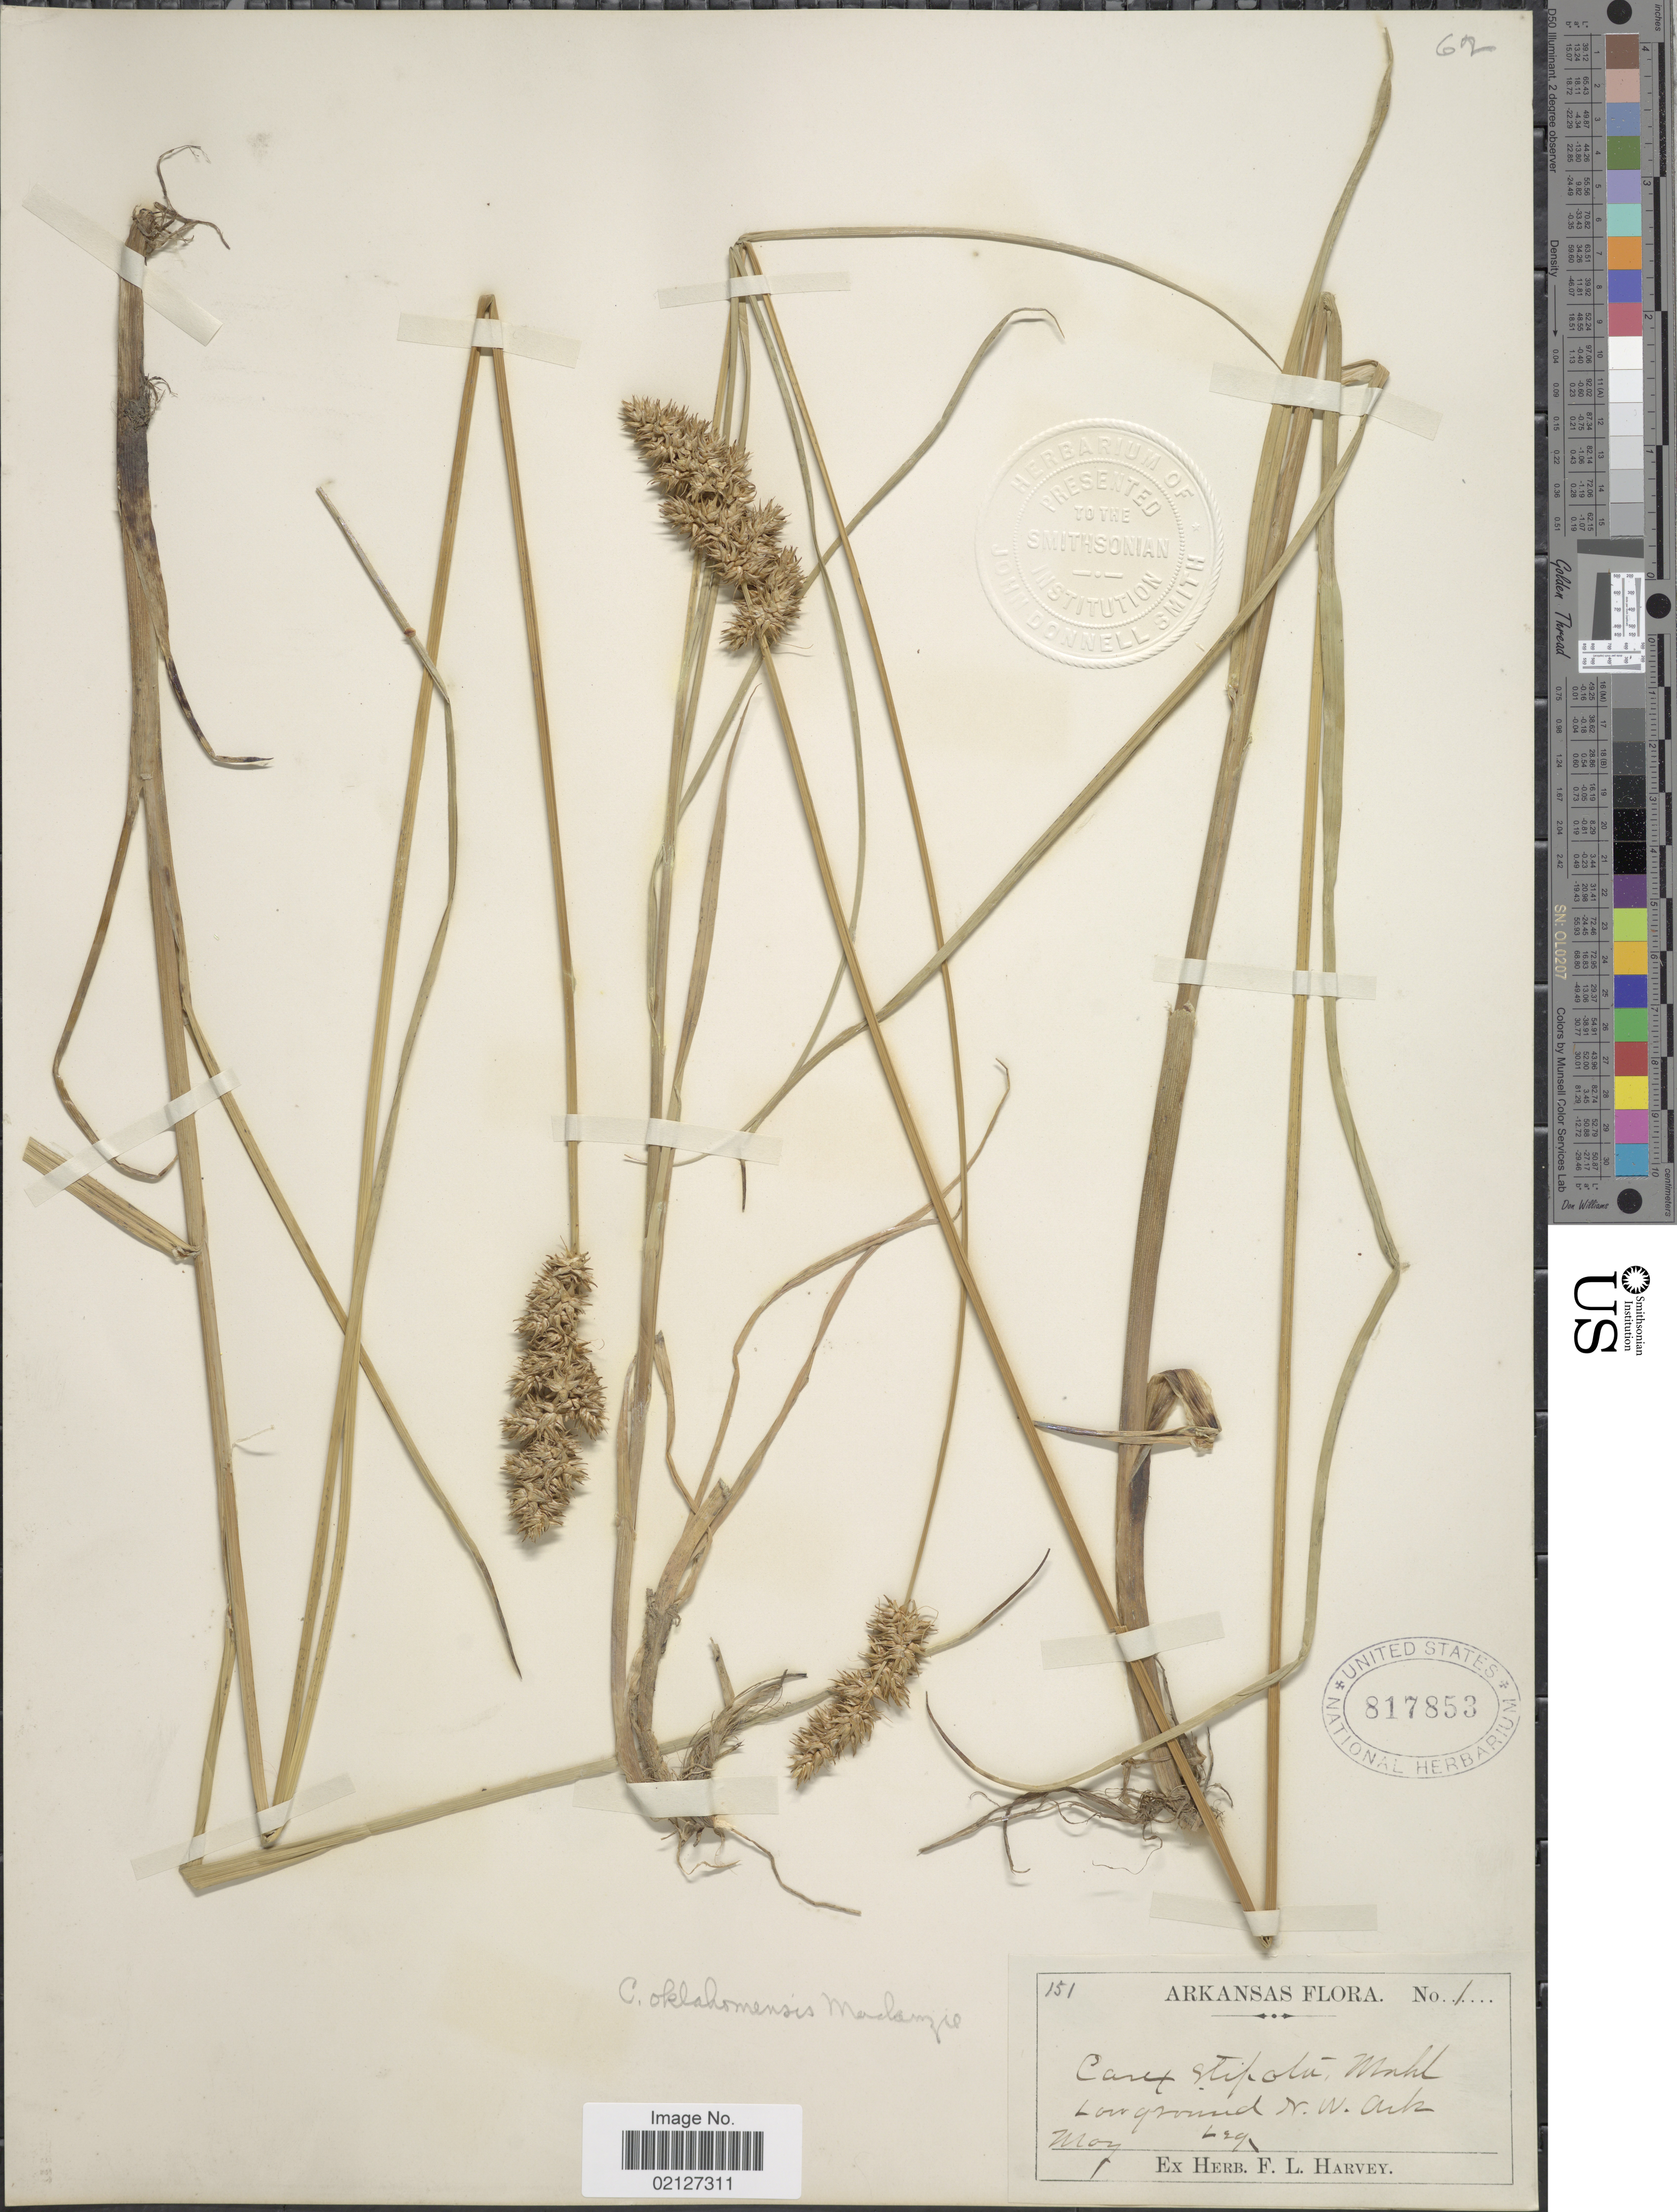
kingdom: Plantae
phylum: Tracheophyta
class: Liliopsida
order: Poales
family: Cyperaceae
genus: Carex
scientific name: Carex oklahomensis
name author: Mack.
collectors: ex herb. F. L. Harvey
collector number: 1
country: United States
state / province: Arkansas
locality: Low ground, N.W. Ark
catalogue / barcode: US 817853